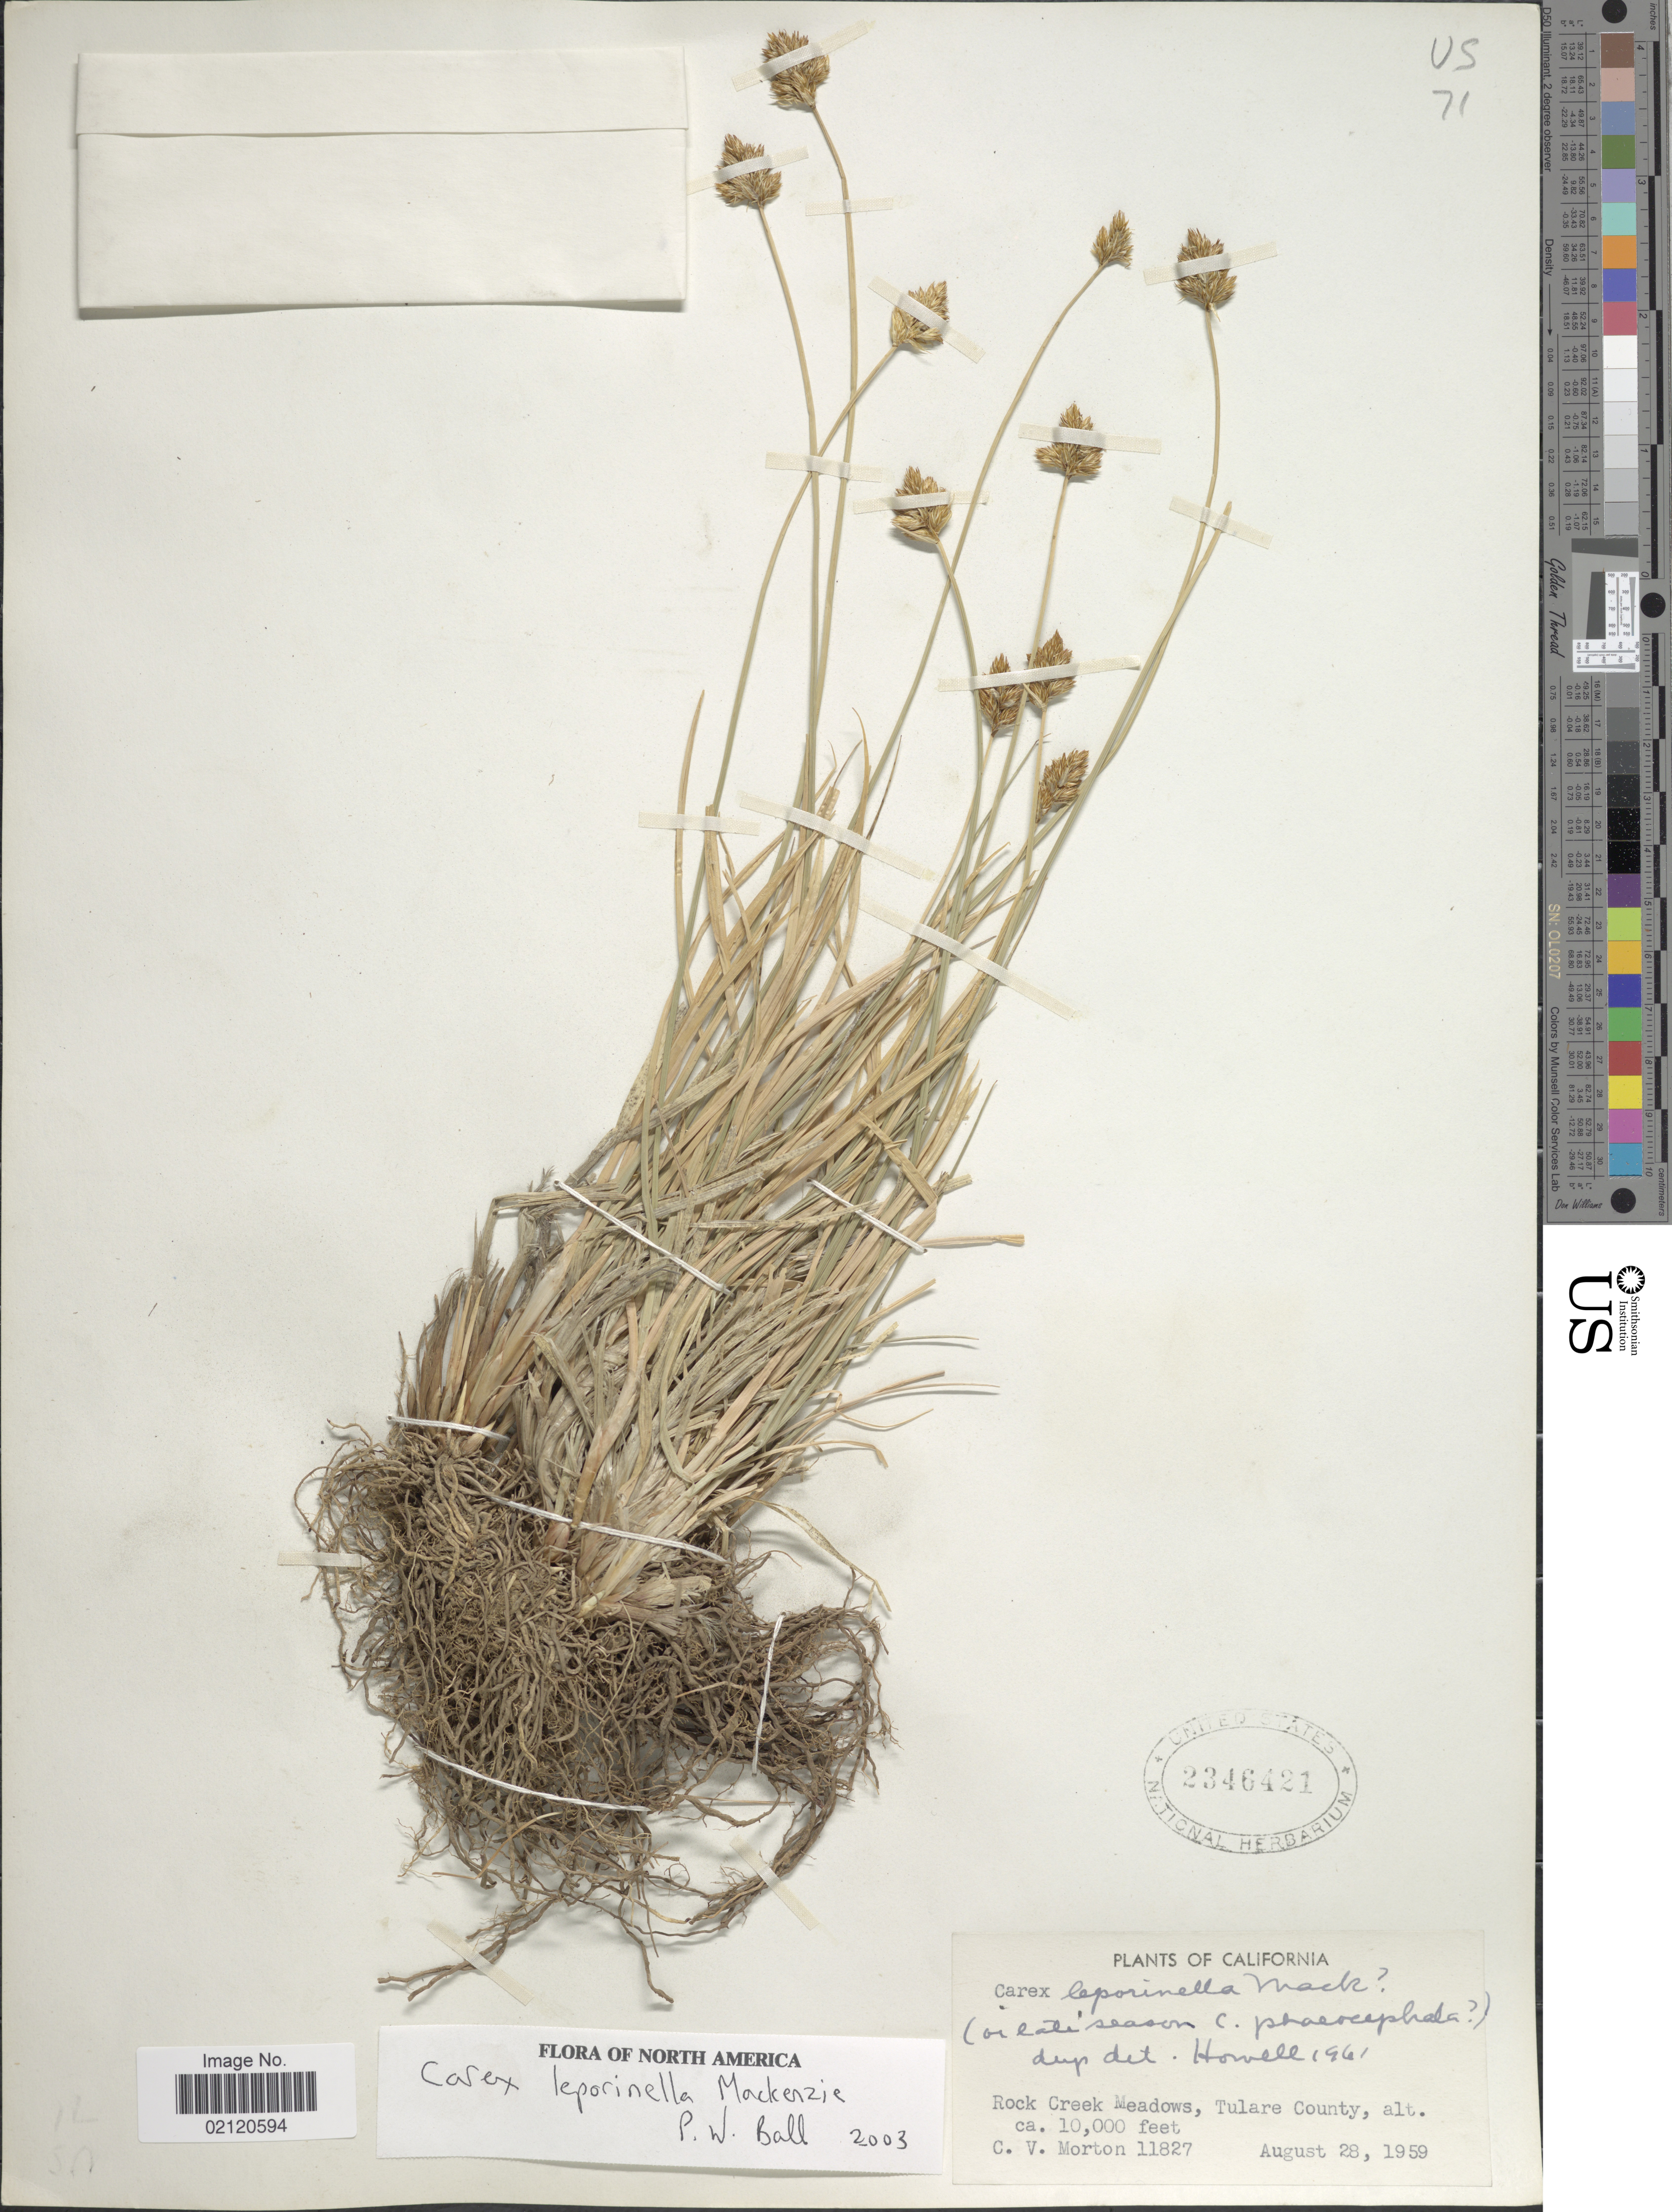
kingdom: Plantae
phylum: Tracheophyta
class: Liliopsida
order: Poales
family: Cyperaceae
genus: Carex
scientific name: Carex leporinella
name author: Mack.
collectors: C. V. Morton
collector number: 11827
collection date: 1959-08-28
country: United States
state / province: California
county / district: Tulare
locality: Rock Creek Meadows, Tulare County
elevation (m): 3048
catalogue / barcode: US 2346421